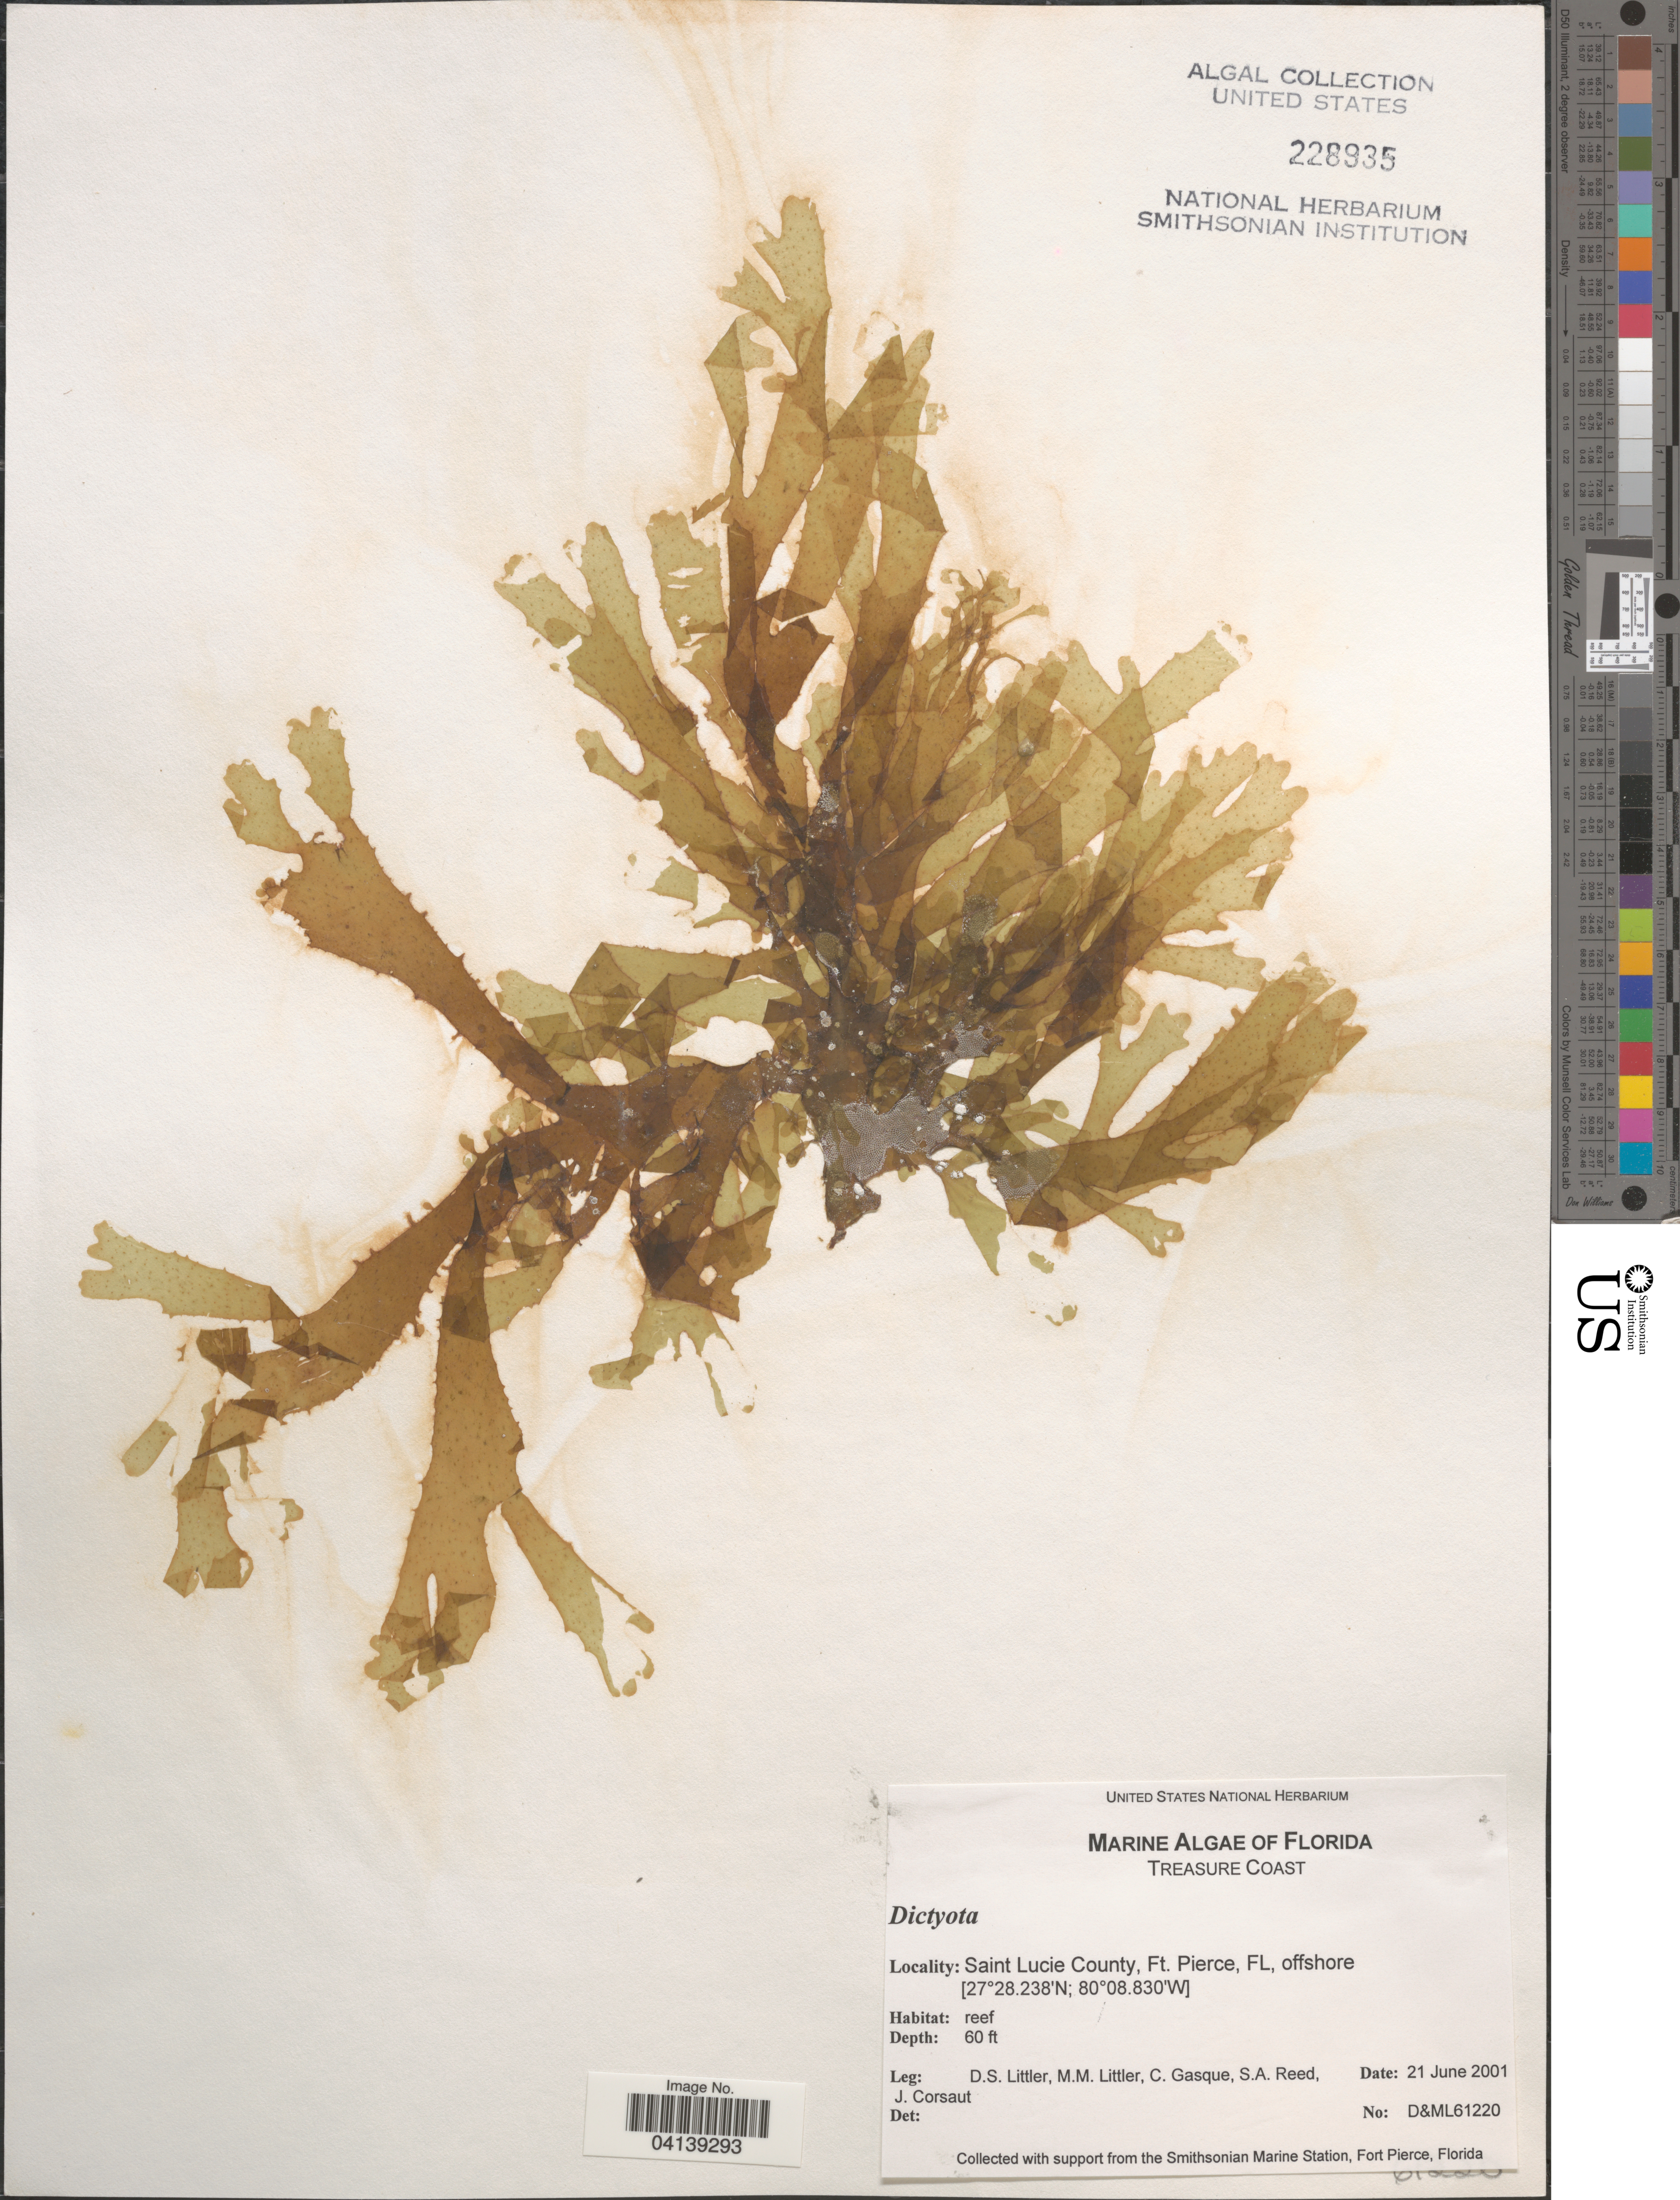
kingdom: Chromista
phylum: Ochrophyta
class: Phaeophyceae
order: Dictyotales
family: Dictyotaceae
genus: Dictyota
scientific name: Dictyota sp.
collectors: D. S. Littler, C. Gasque, S. Reed & J. Corsaut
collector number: D&ML61220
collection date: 2001-06-21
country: United States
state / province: Florida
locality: Treasure Coast. Saint Lucie County, Ft. Pierce, offshore.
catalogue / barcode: US 228935